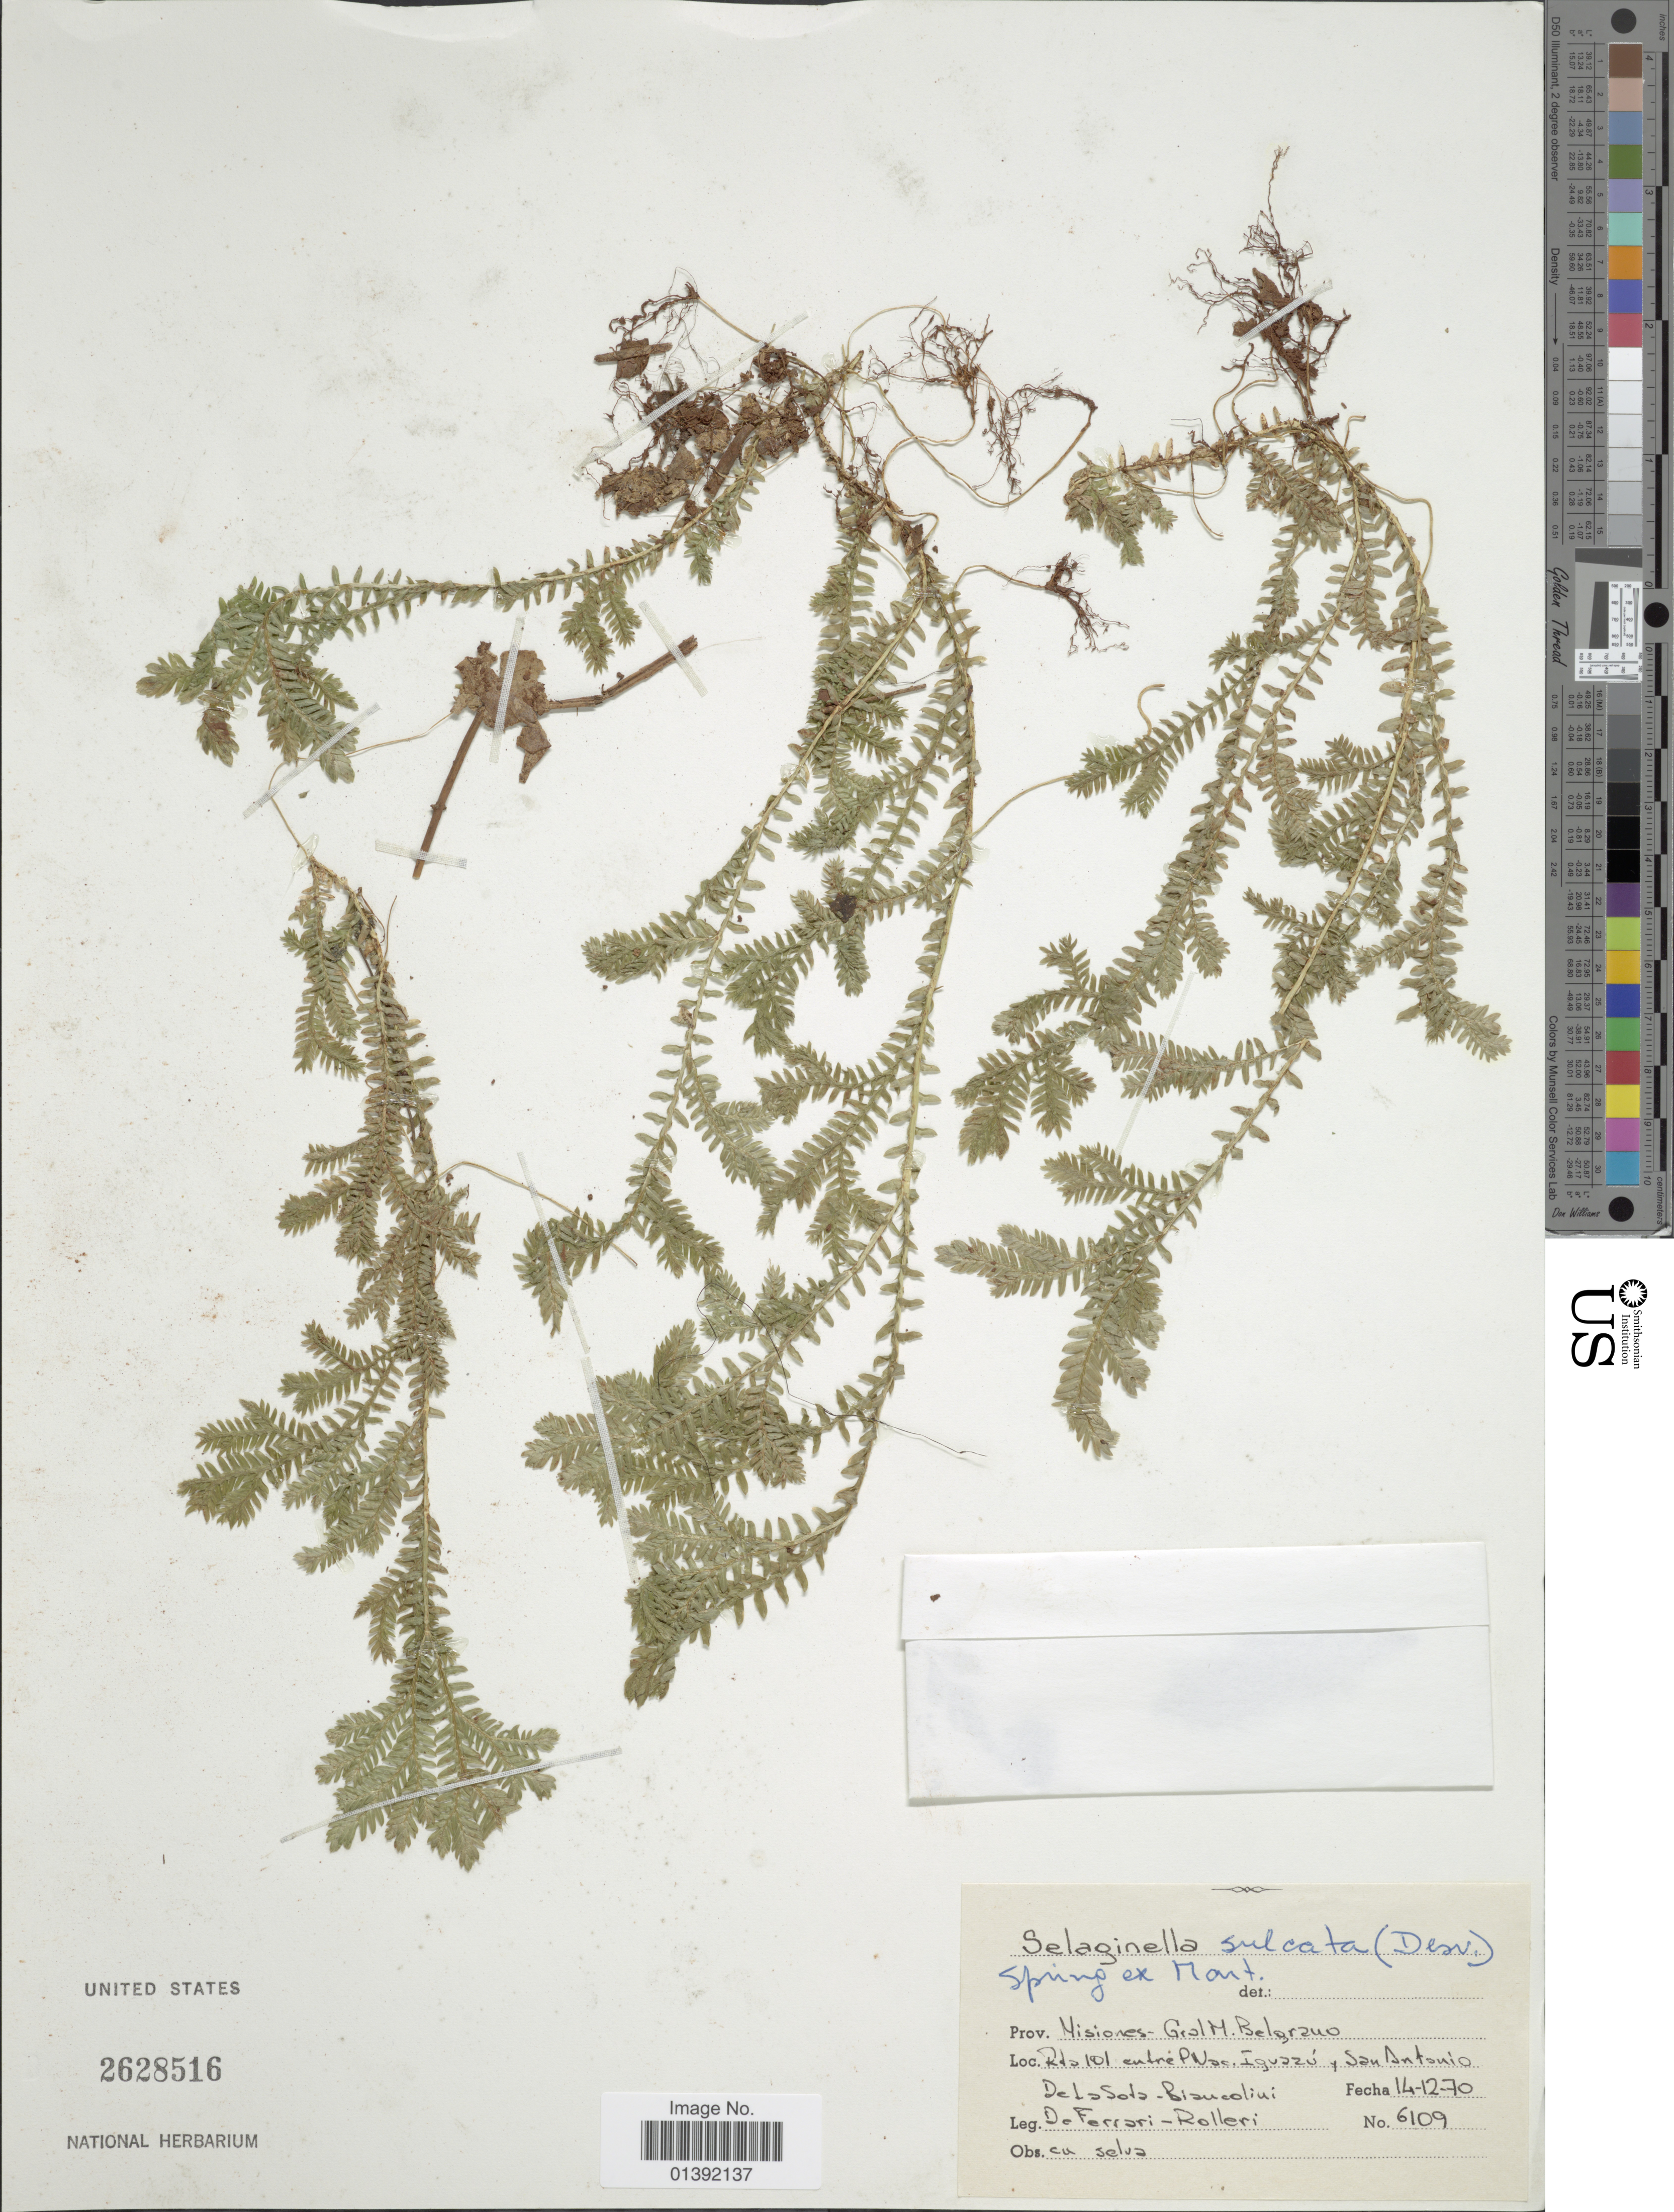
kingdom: Plantae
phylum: Tracheophyta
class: Lycopodiopsida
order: Selaginellales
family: Selaginellaceae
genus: Selaginella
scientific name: Selaginella sulcata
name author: (Desv. ex Poir.) Spring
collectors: E. R. de la Sota, E. Biancolini, A. M. Deferrari & C. Rolleri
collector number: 6109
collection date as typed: Transcribed d/m/y: 14/12/70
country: Argentina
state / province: Misiones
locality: Gral M. Belgrano Department, Rd 101 entre P. Nac. Iguazu, San Antonio.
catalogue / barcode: US 2628516